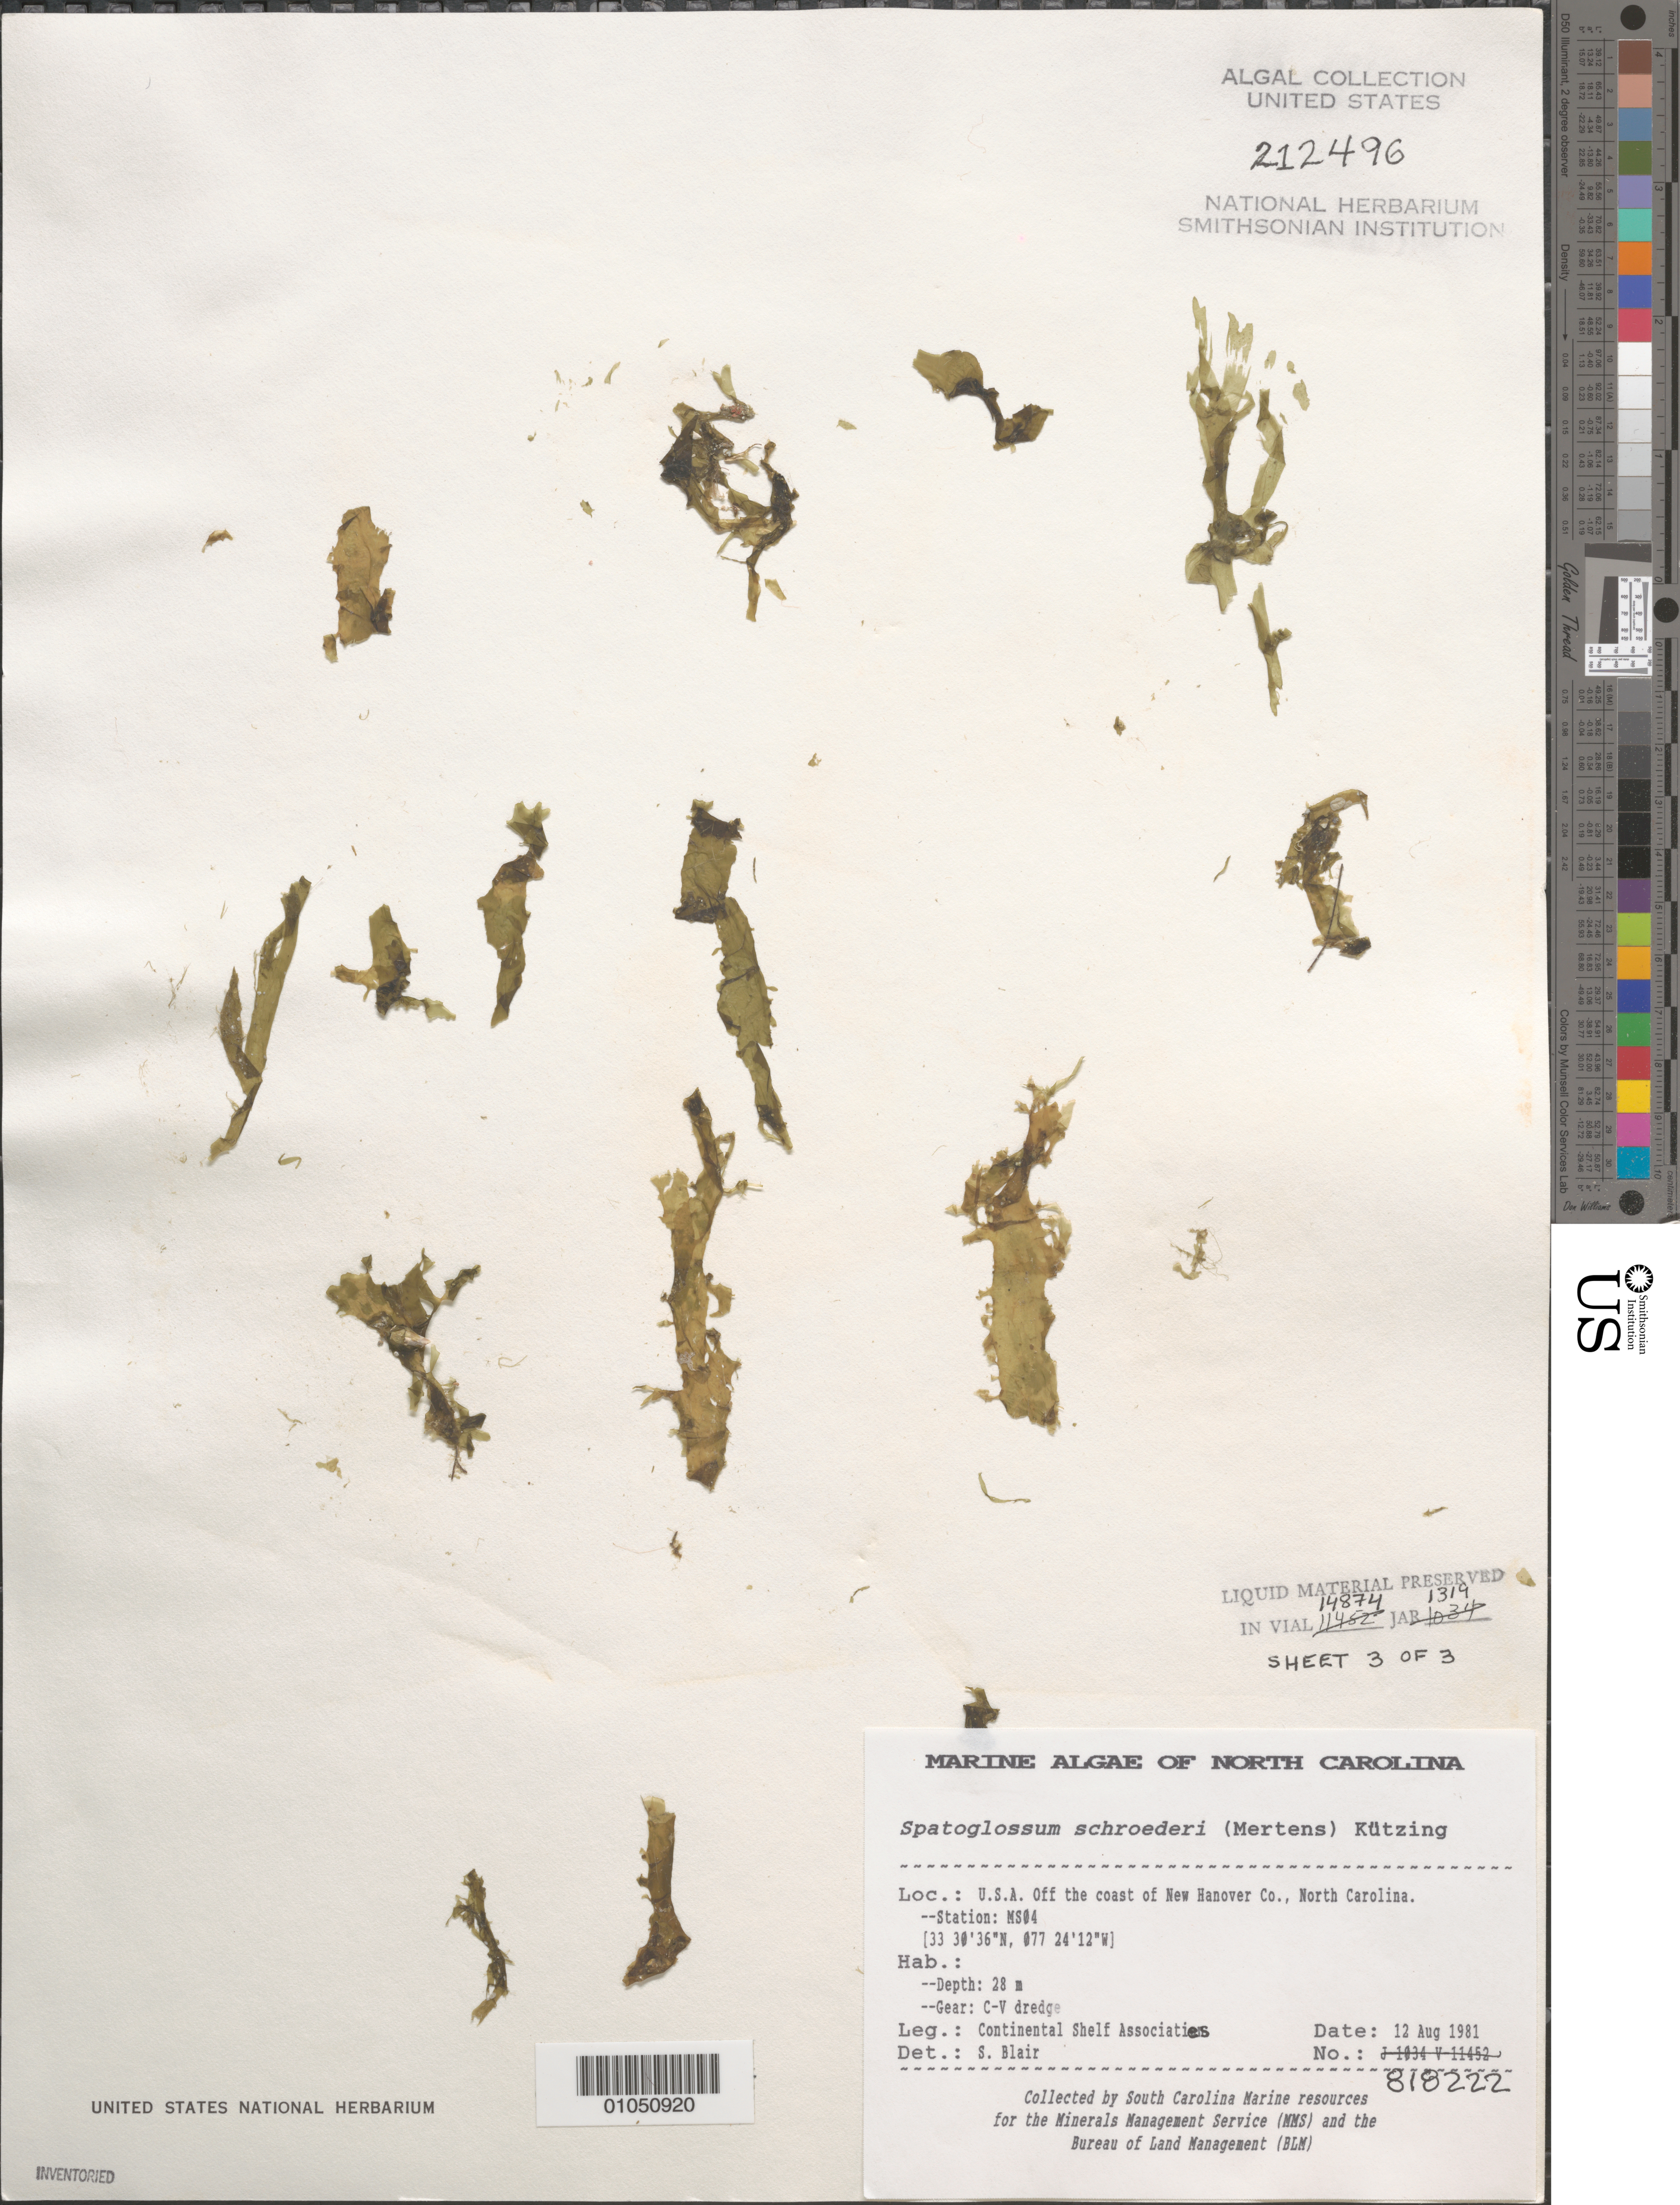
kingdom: Chromista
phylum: Ochrophyta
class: Phaeophyceae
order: Dictyotales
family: Dictyotaceae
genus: Spatoglossum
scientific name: Spatoglossum schroederi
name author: (C. Agardh) Kütz.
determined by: Blair, S. M.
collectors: Continental Shelf Associates for the MMS/BLM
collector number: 818222 (Station MS04)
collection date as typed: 12 Aug 1981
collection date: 1981-08-12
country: United States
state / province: North Carolina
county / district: New Hanover County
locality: North Atlantic Ocean off New Hanover County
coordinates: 33 30'36"N, 077 24'12"W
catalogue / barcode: US 212496